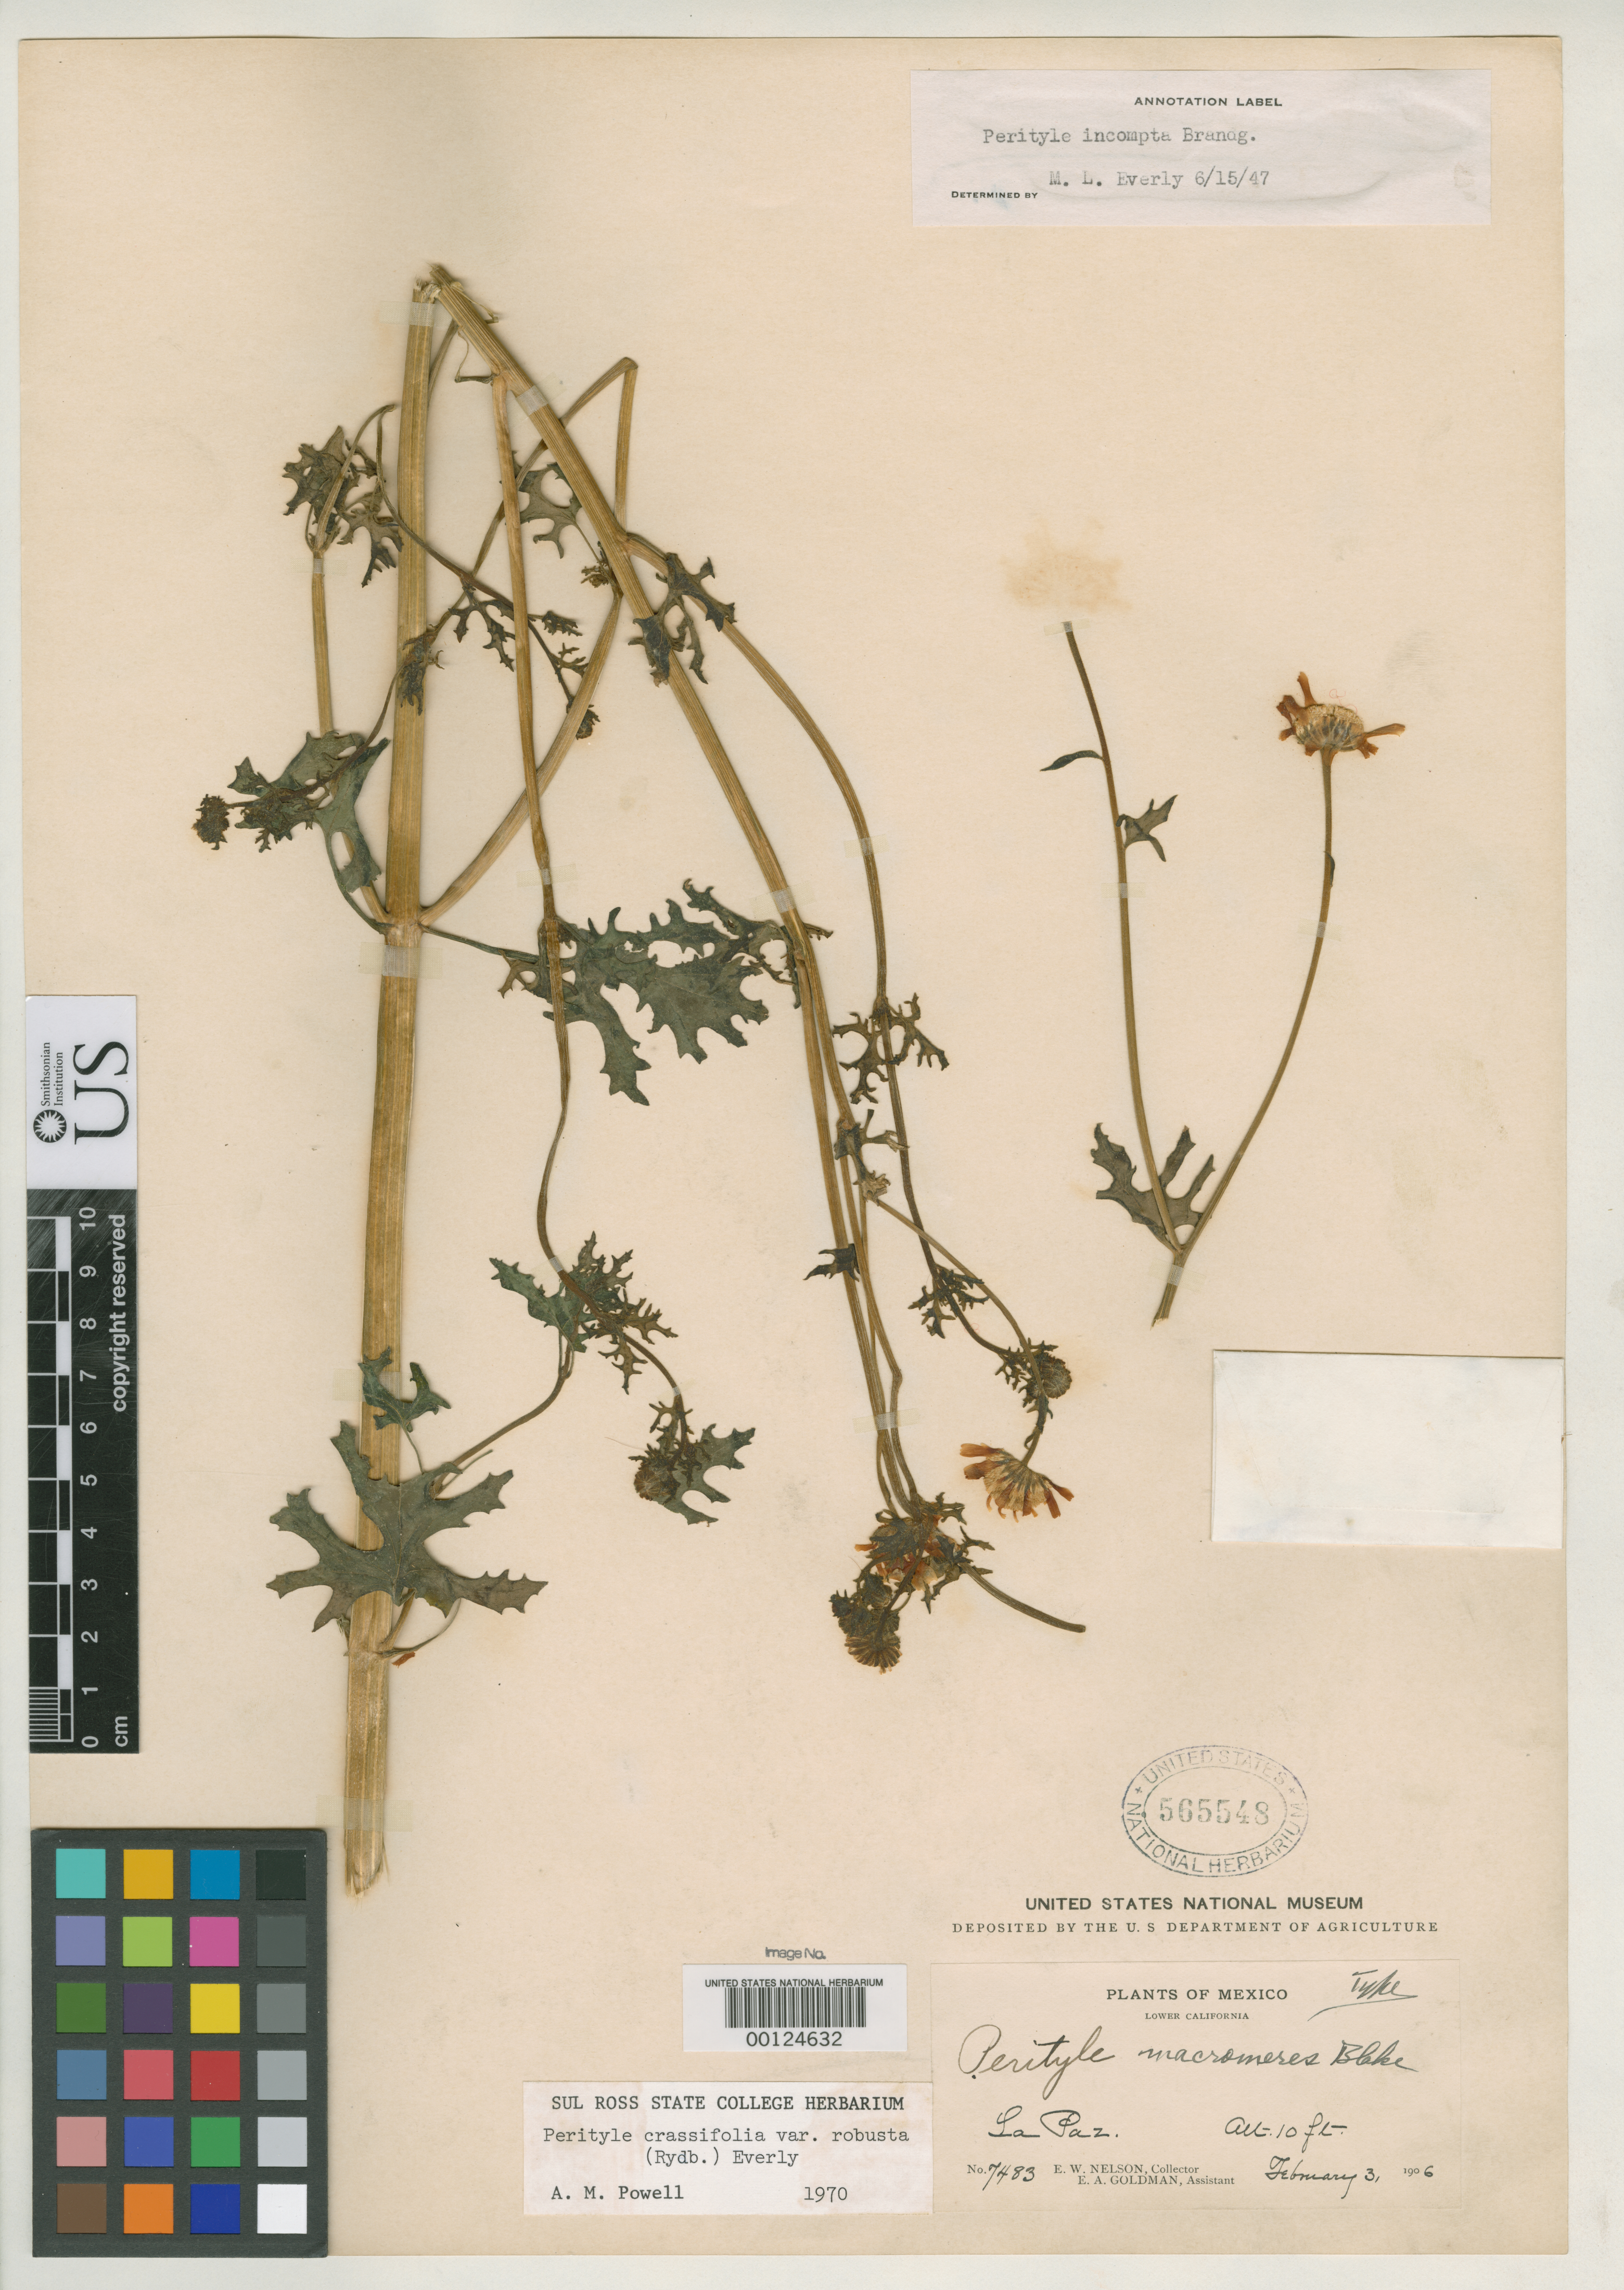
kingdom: Plantae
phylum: Tracheophyta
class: Magnoliopsida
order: Asterales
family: Asteraceae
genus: Perityle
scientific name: Perityle macromeres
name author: S.F. Blake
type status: Holotype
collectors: E. W. Nelson & E. A. Goldman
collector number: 7483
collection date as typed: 03 Feb 1906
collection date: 1906-02-03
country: Mexico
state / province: Baja California Sur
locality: La Paz.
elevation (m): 3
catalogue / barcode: US 565548